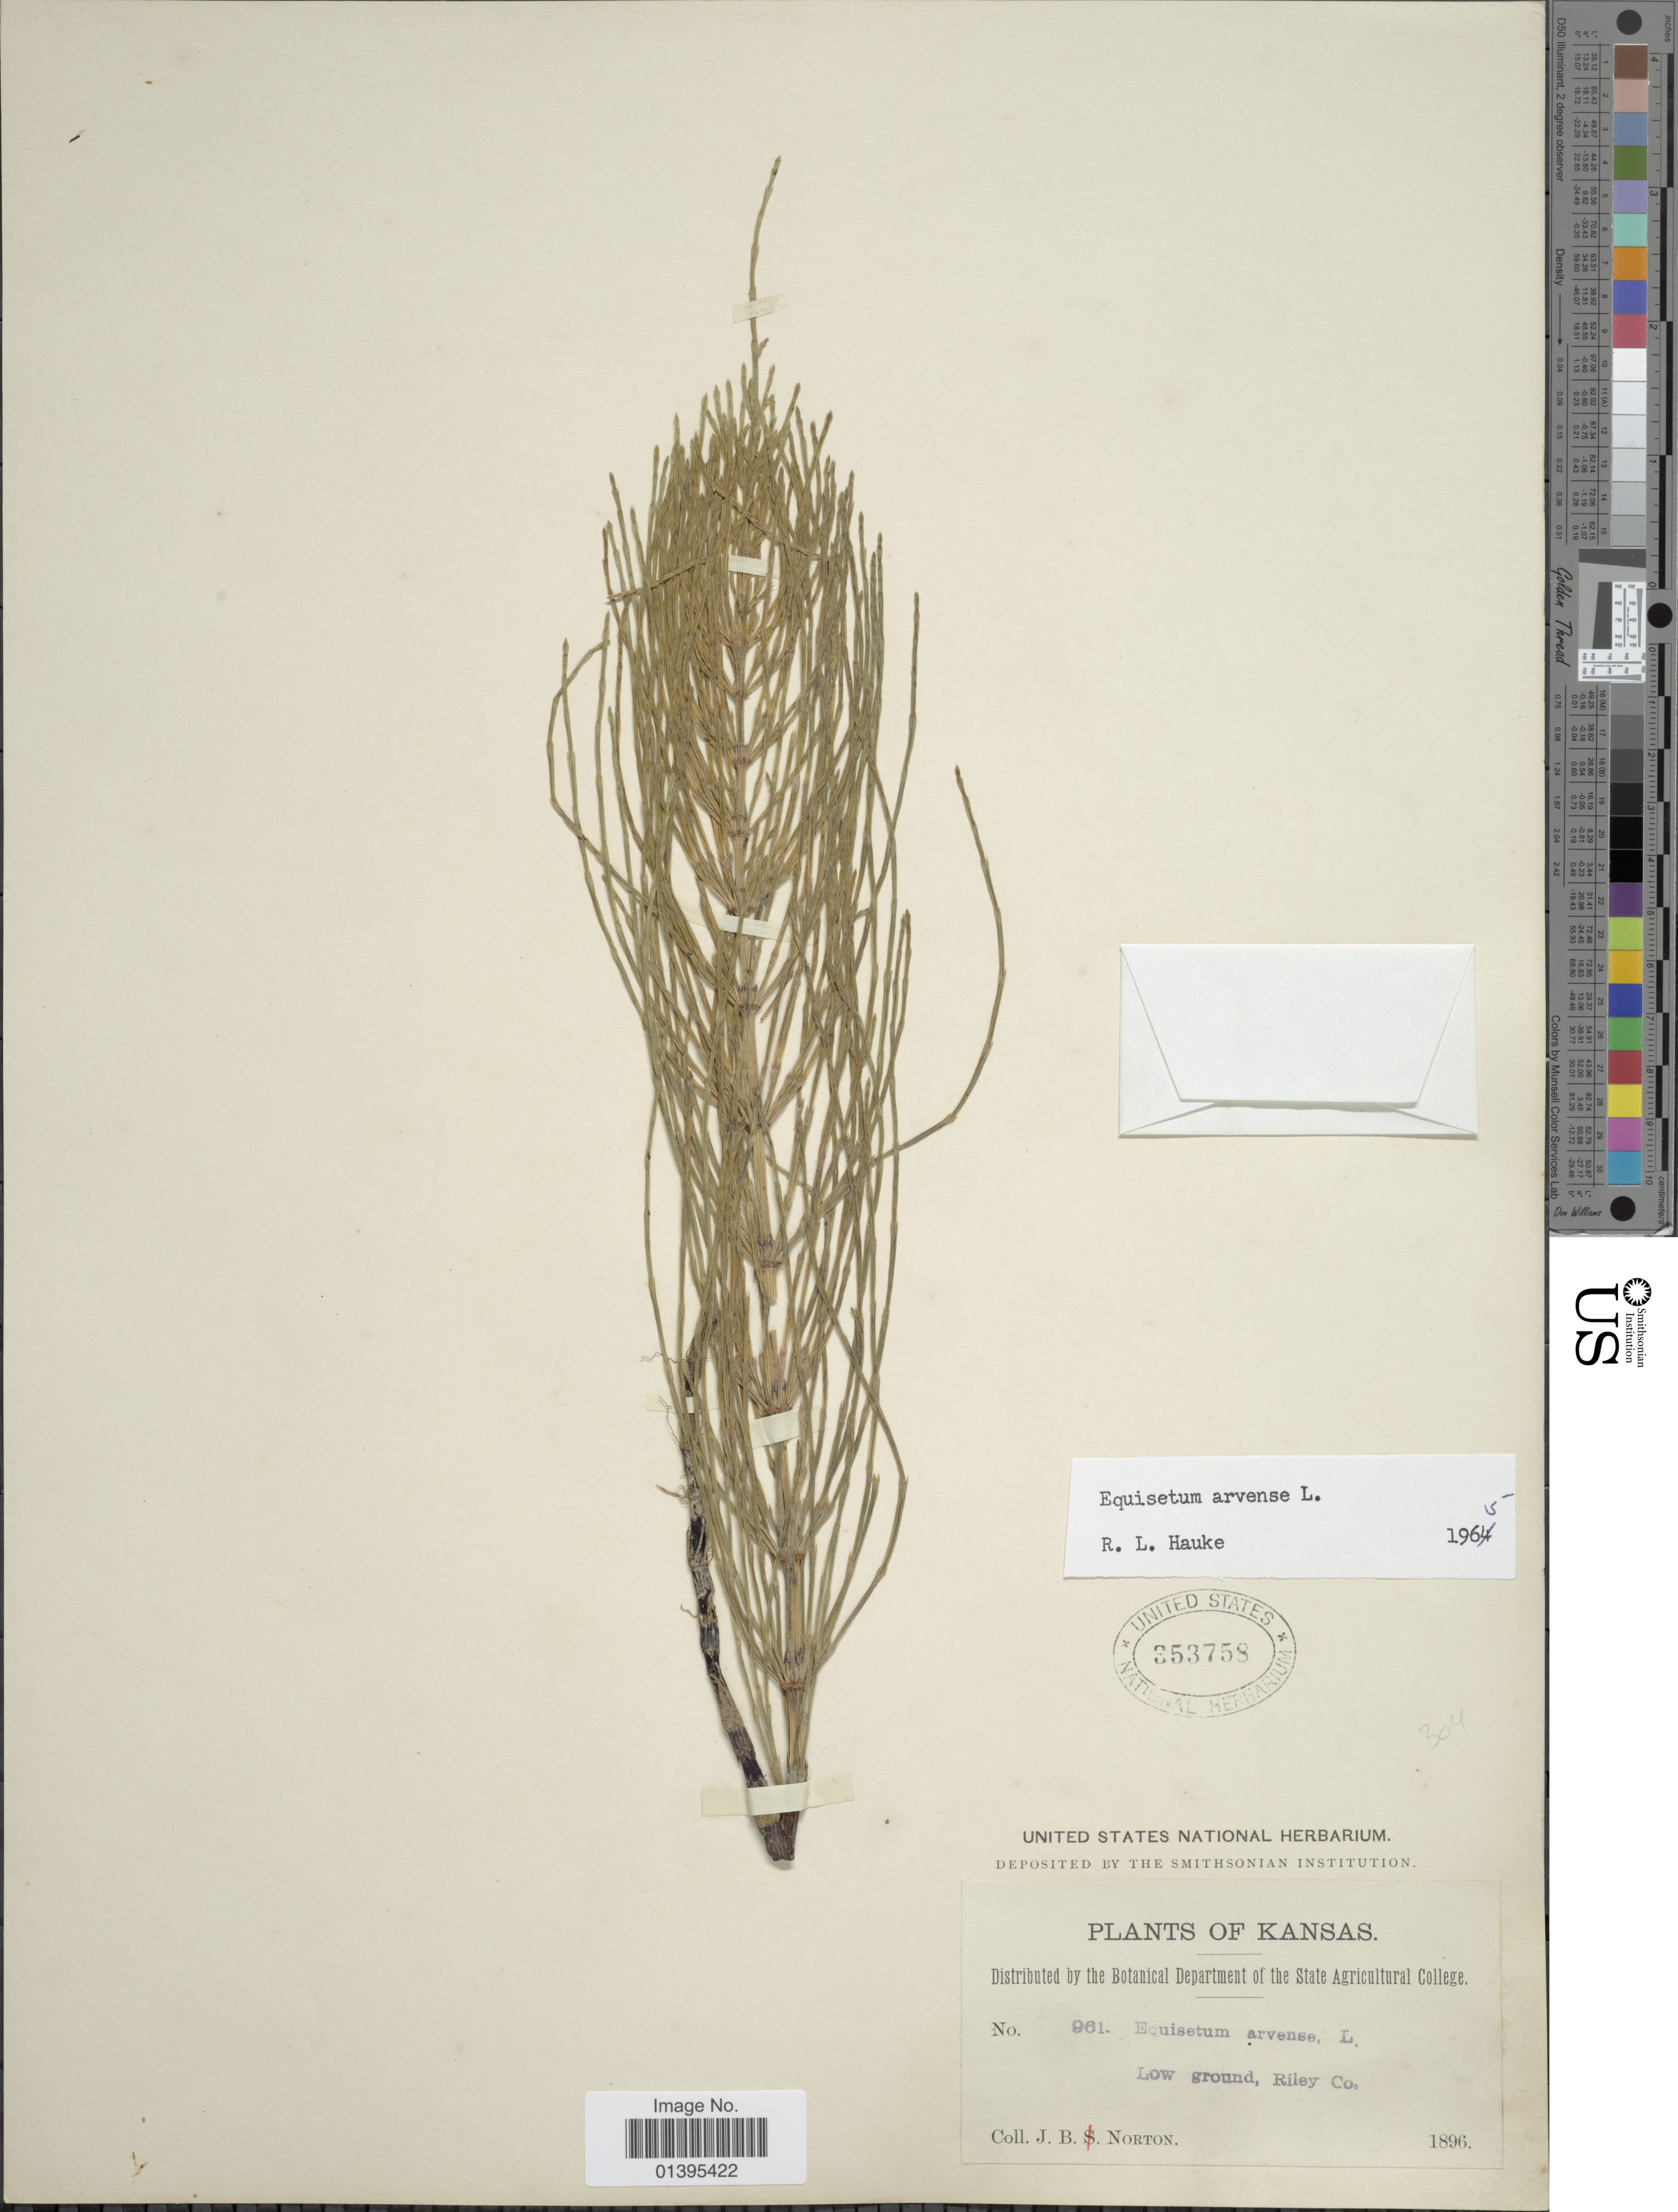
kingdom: Plantae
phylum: Tracheophyta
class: Polypodiopsida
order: Equisetales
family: Equisetaceae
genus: Equisetum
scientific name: Equisetum arvense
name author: L.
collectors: J. B. Norton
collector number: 961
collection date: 1896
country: United States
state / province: Kansas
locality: Riley Co.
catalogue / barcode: US 353758